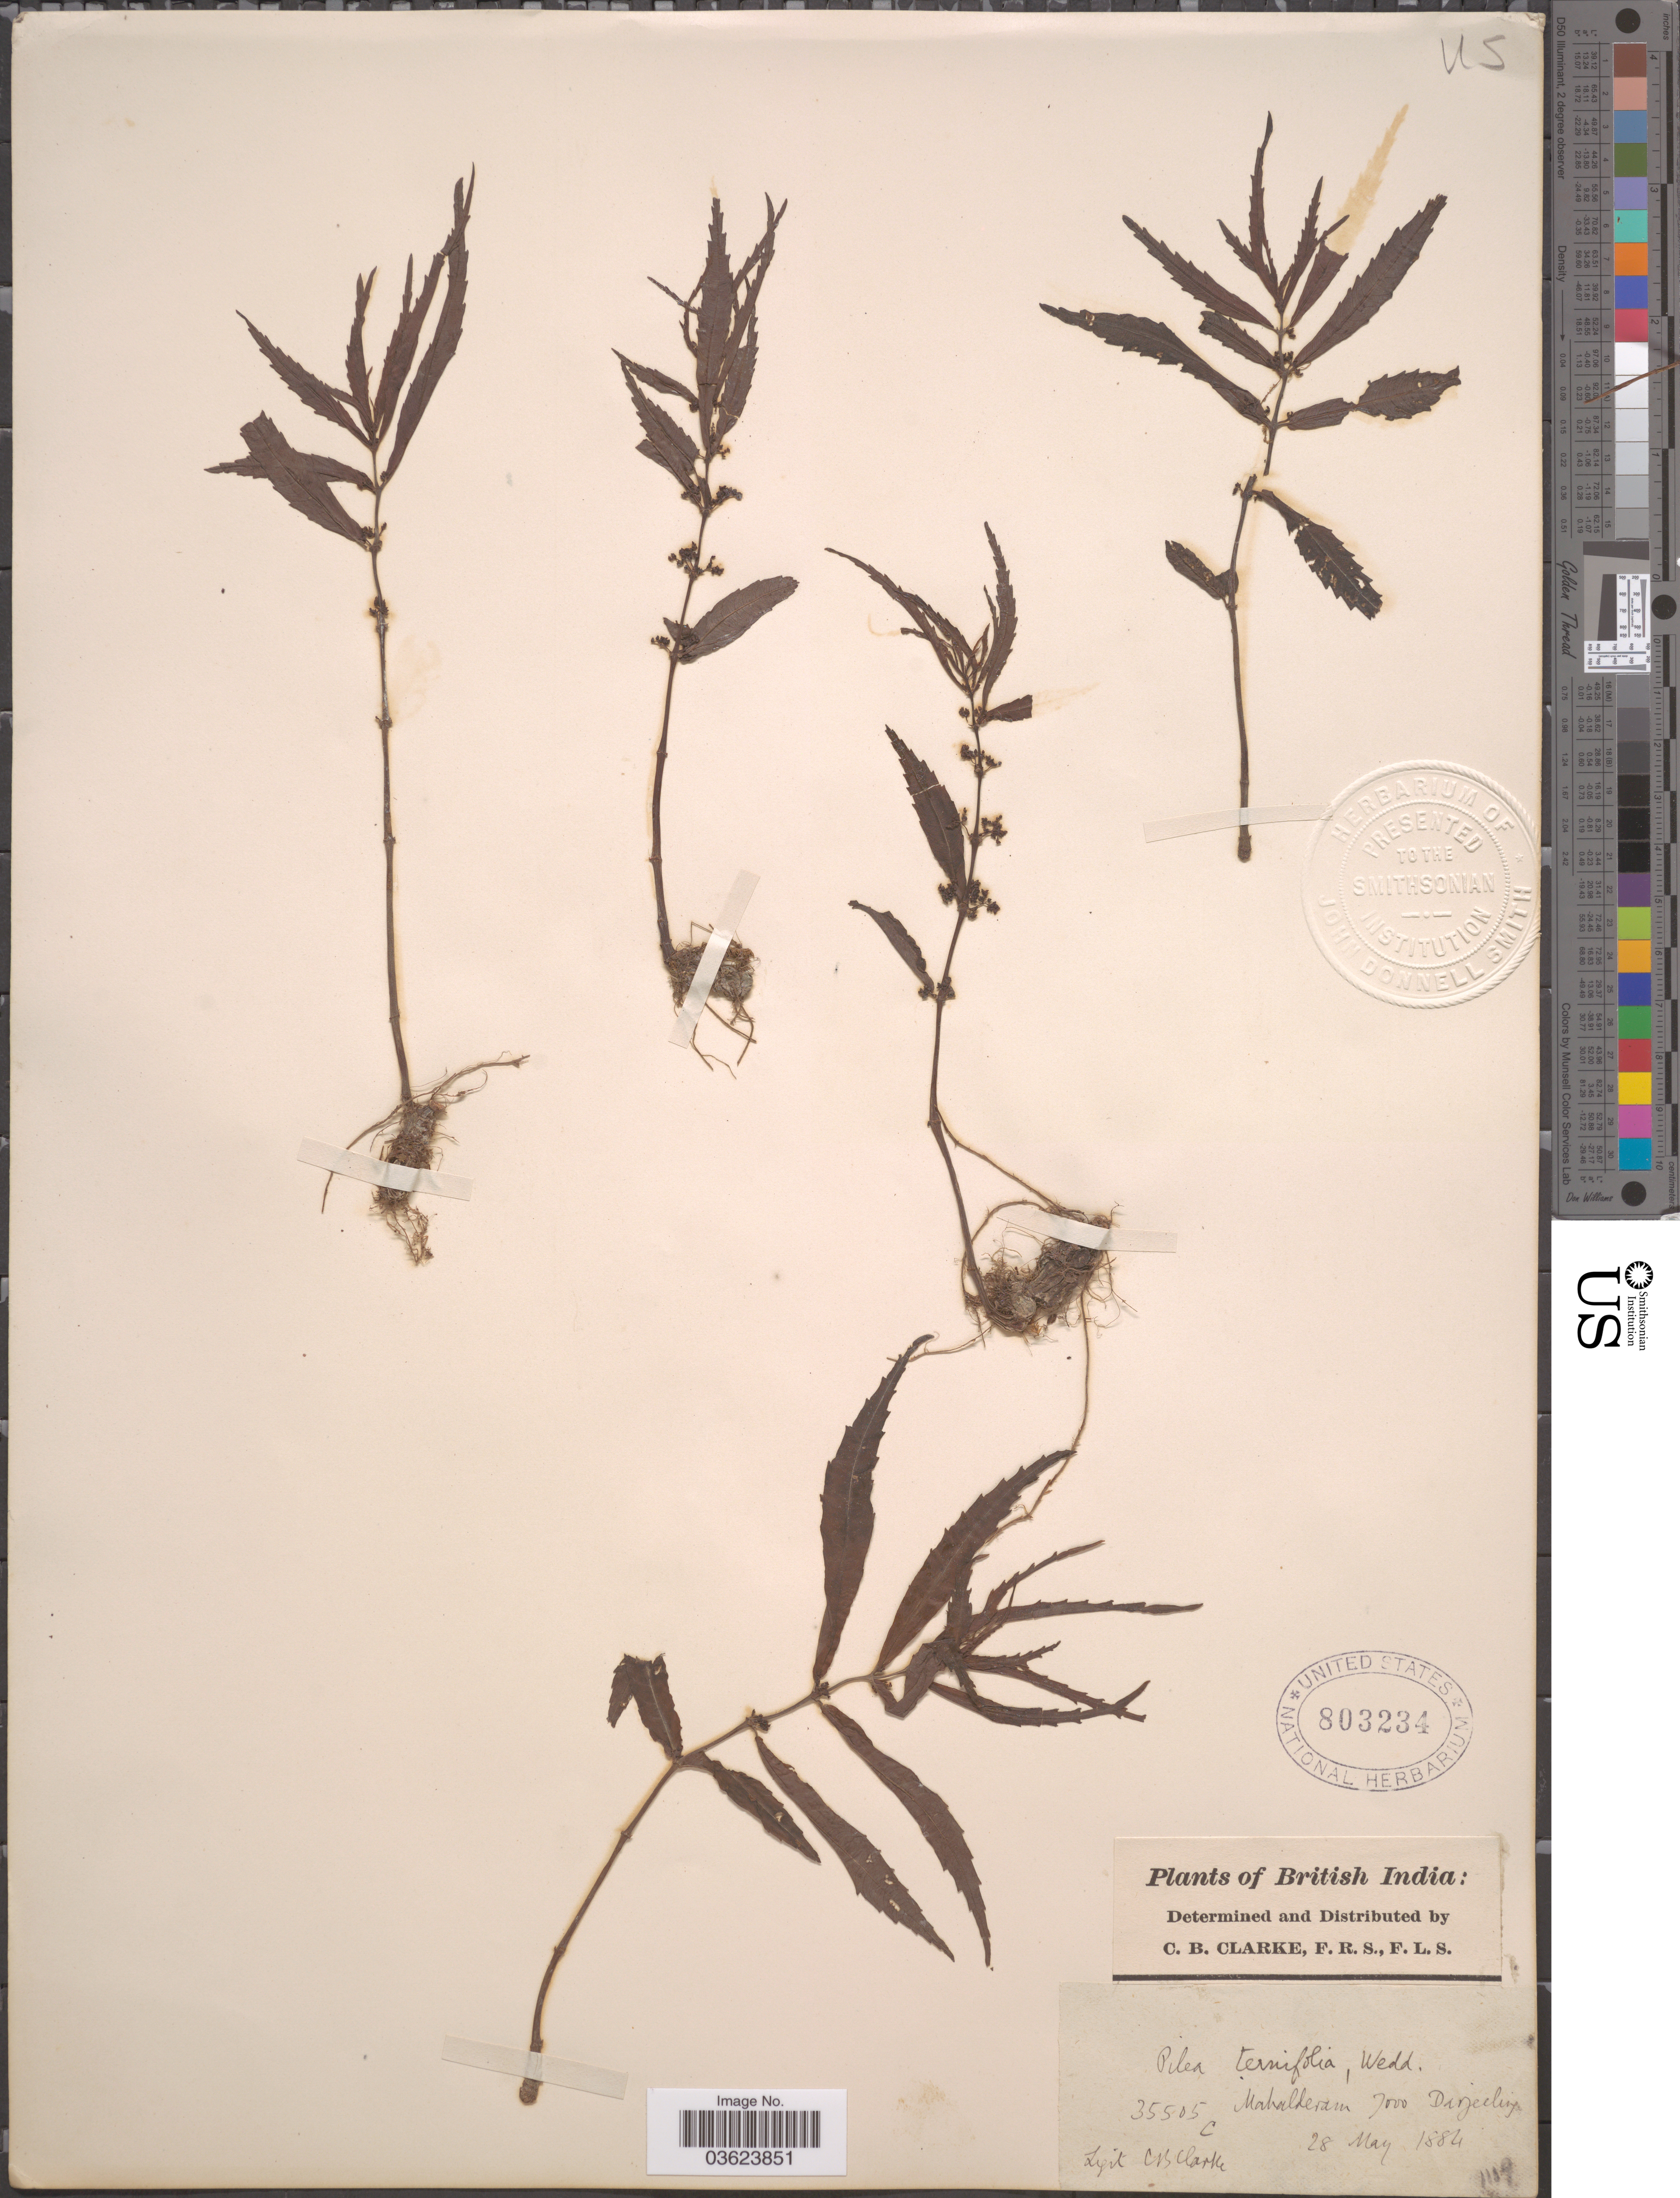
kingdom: Plantae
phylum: Tracheophyta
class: Magnoliopsida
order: Rosales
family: Urticaceae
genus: Pilea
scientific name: Pilea ternifolia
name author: Wedd.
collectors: C. B. Clarke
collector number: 35505C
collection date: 1884-05-28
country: India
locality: British India. Mabalderam. Darjeeling.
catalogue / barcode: US 803234